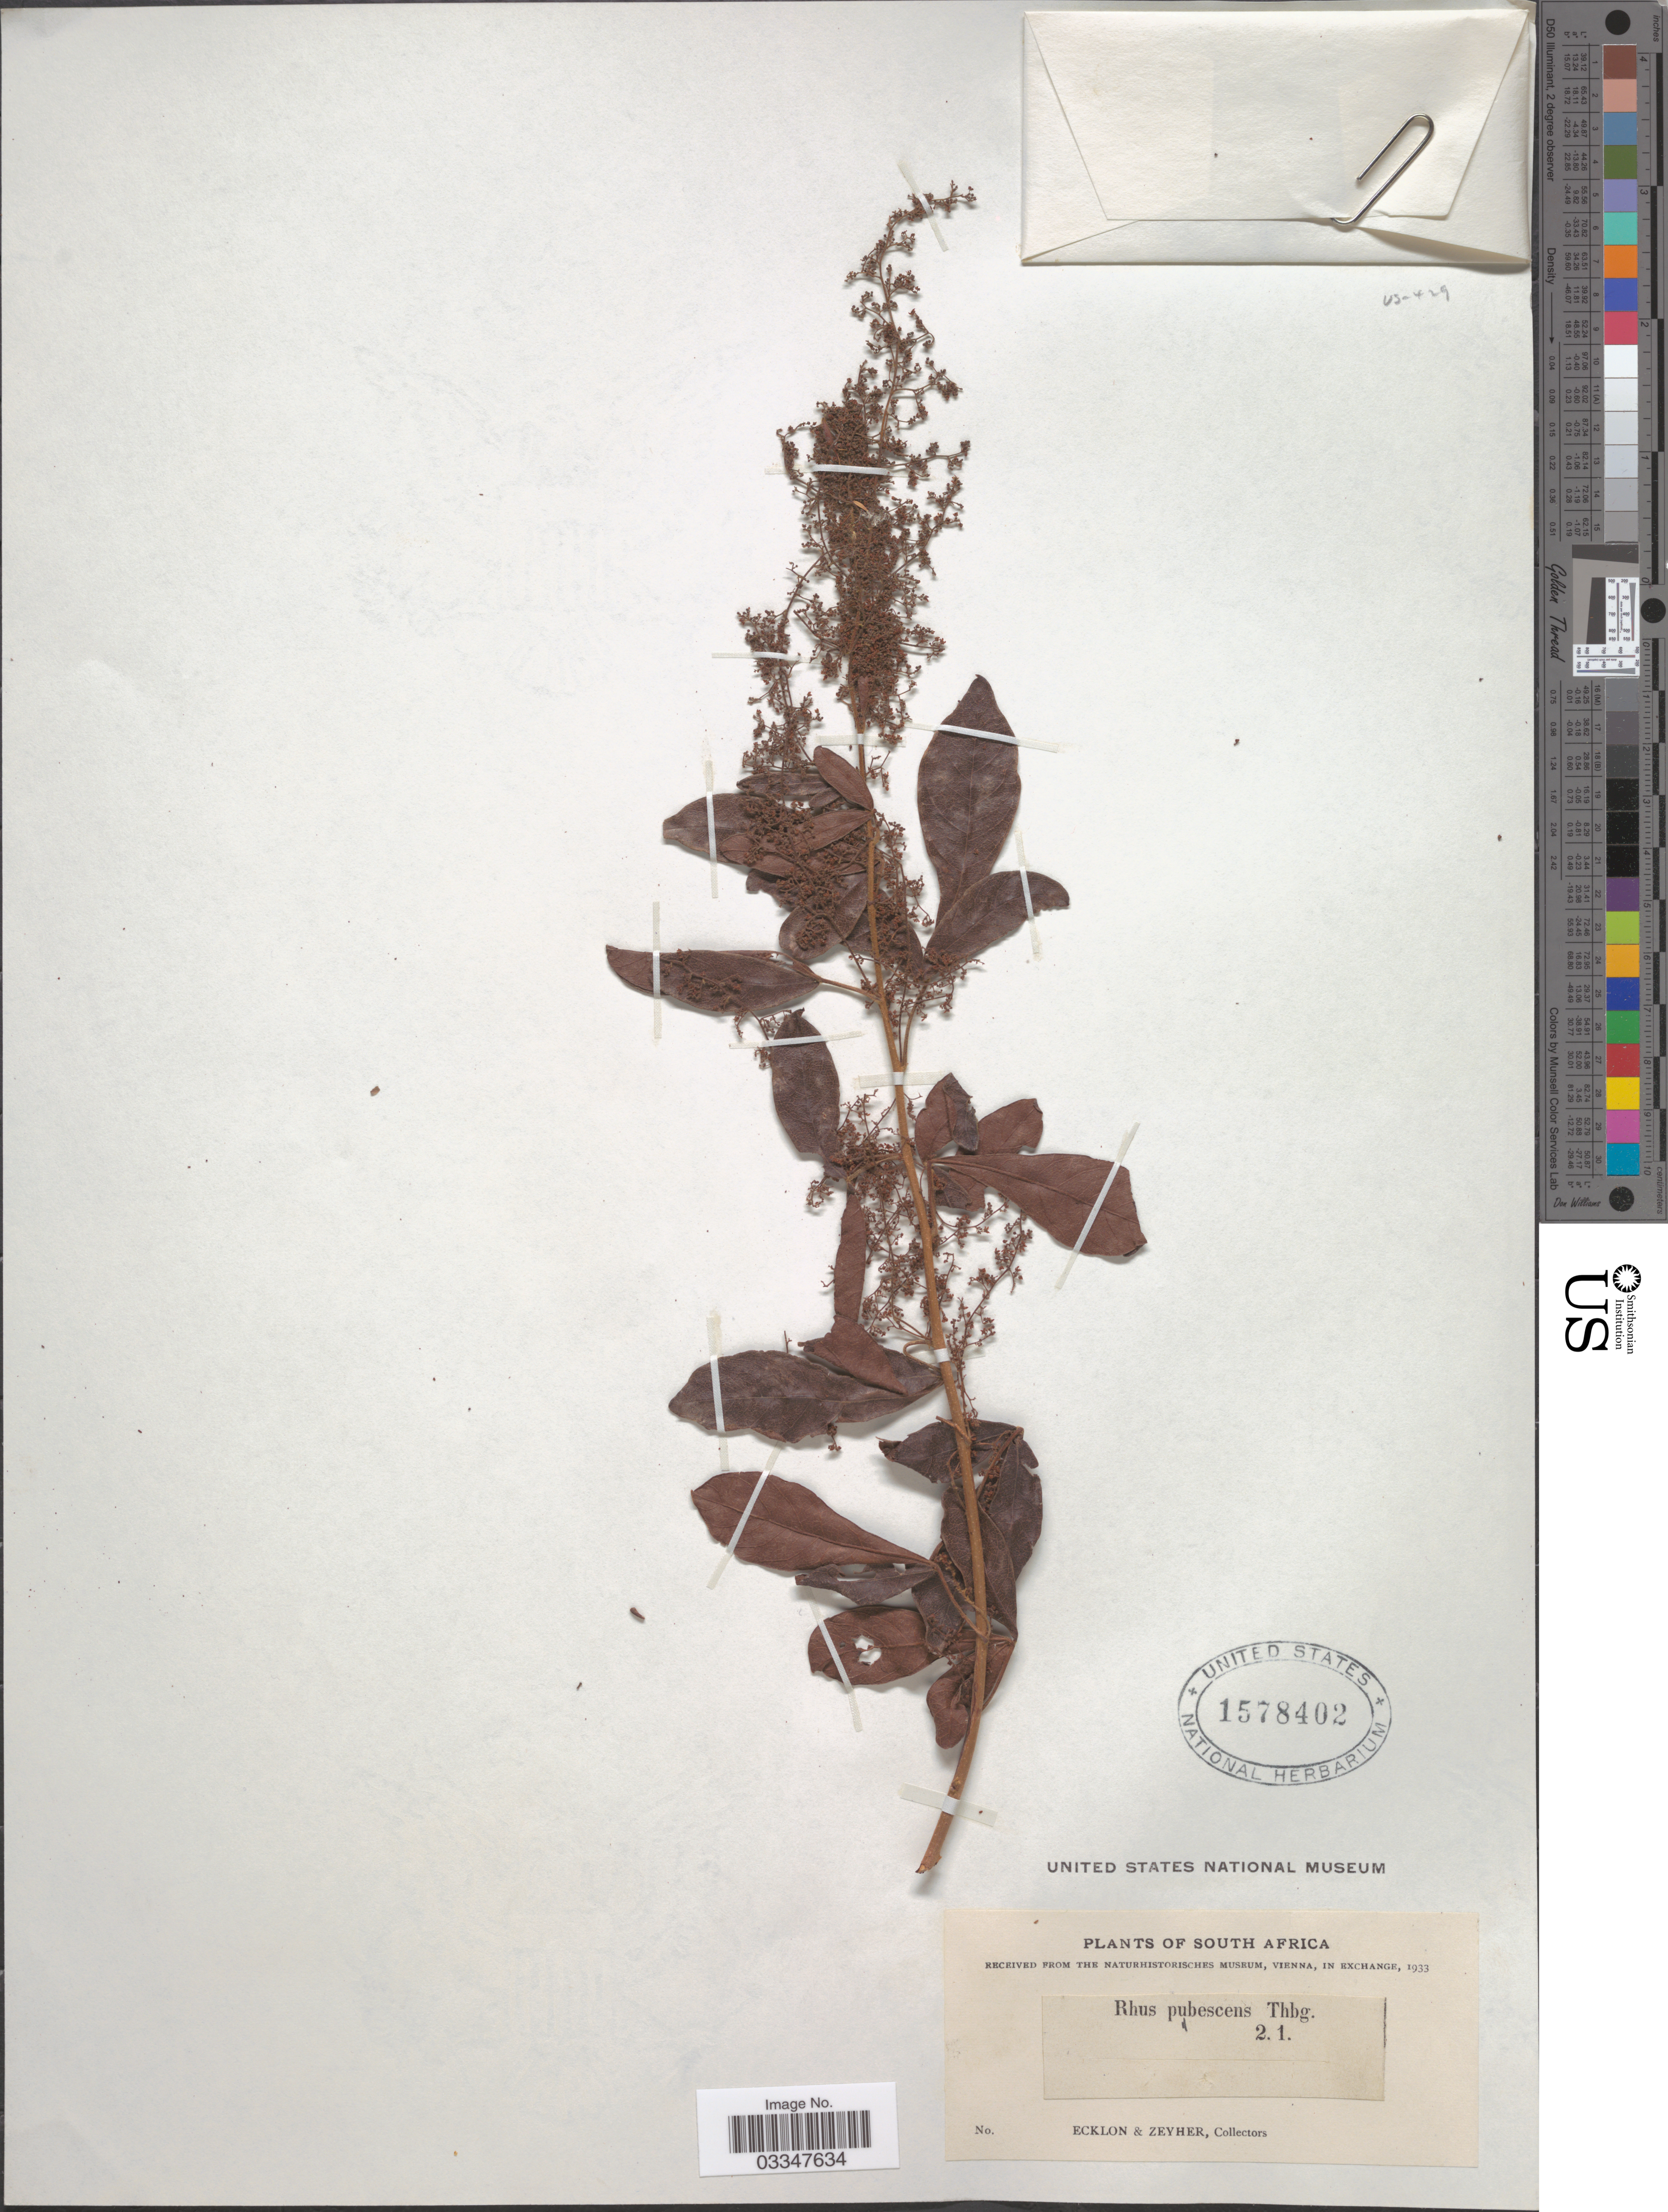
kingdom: Plantae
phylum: Tracheophyta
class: Magnoliopsida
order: Sapindales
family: Anacardiaceae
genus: Rhus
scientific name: Rhus pubescens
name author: (Mill.) Farw.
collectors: -. Ecklon & -. Zeyher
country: South Africa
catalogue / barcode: US 1578402